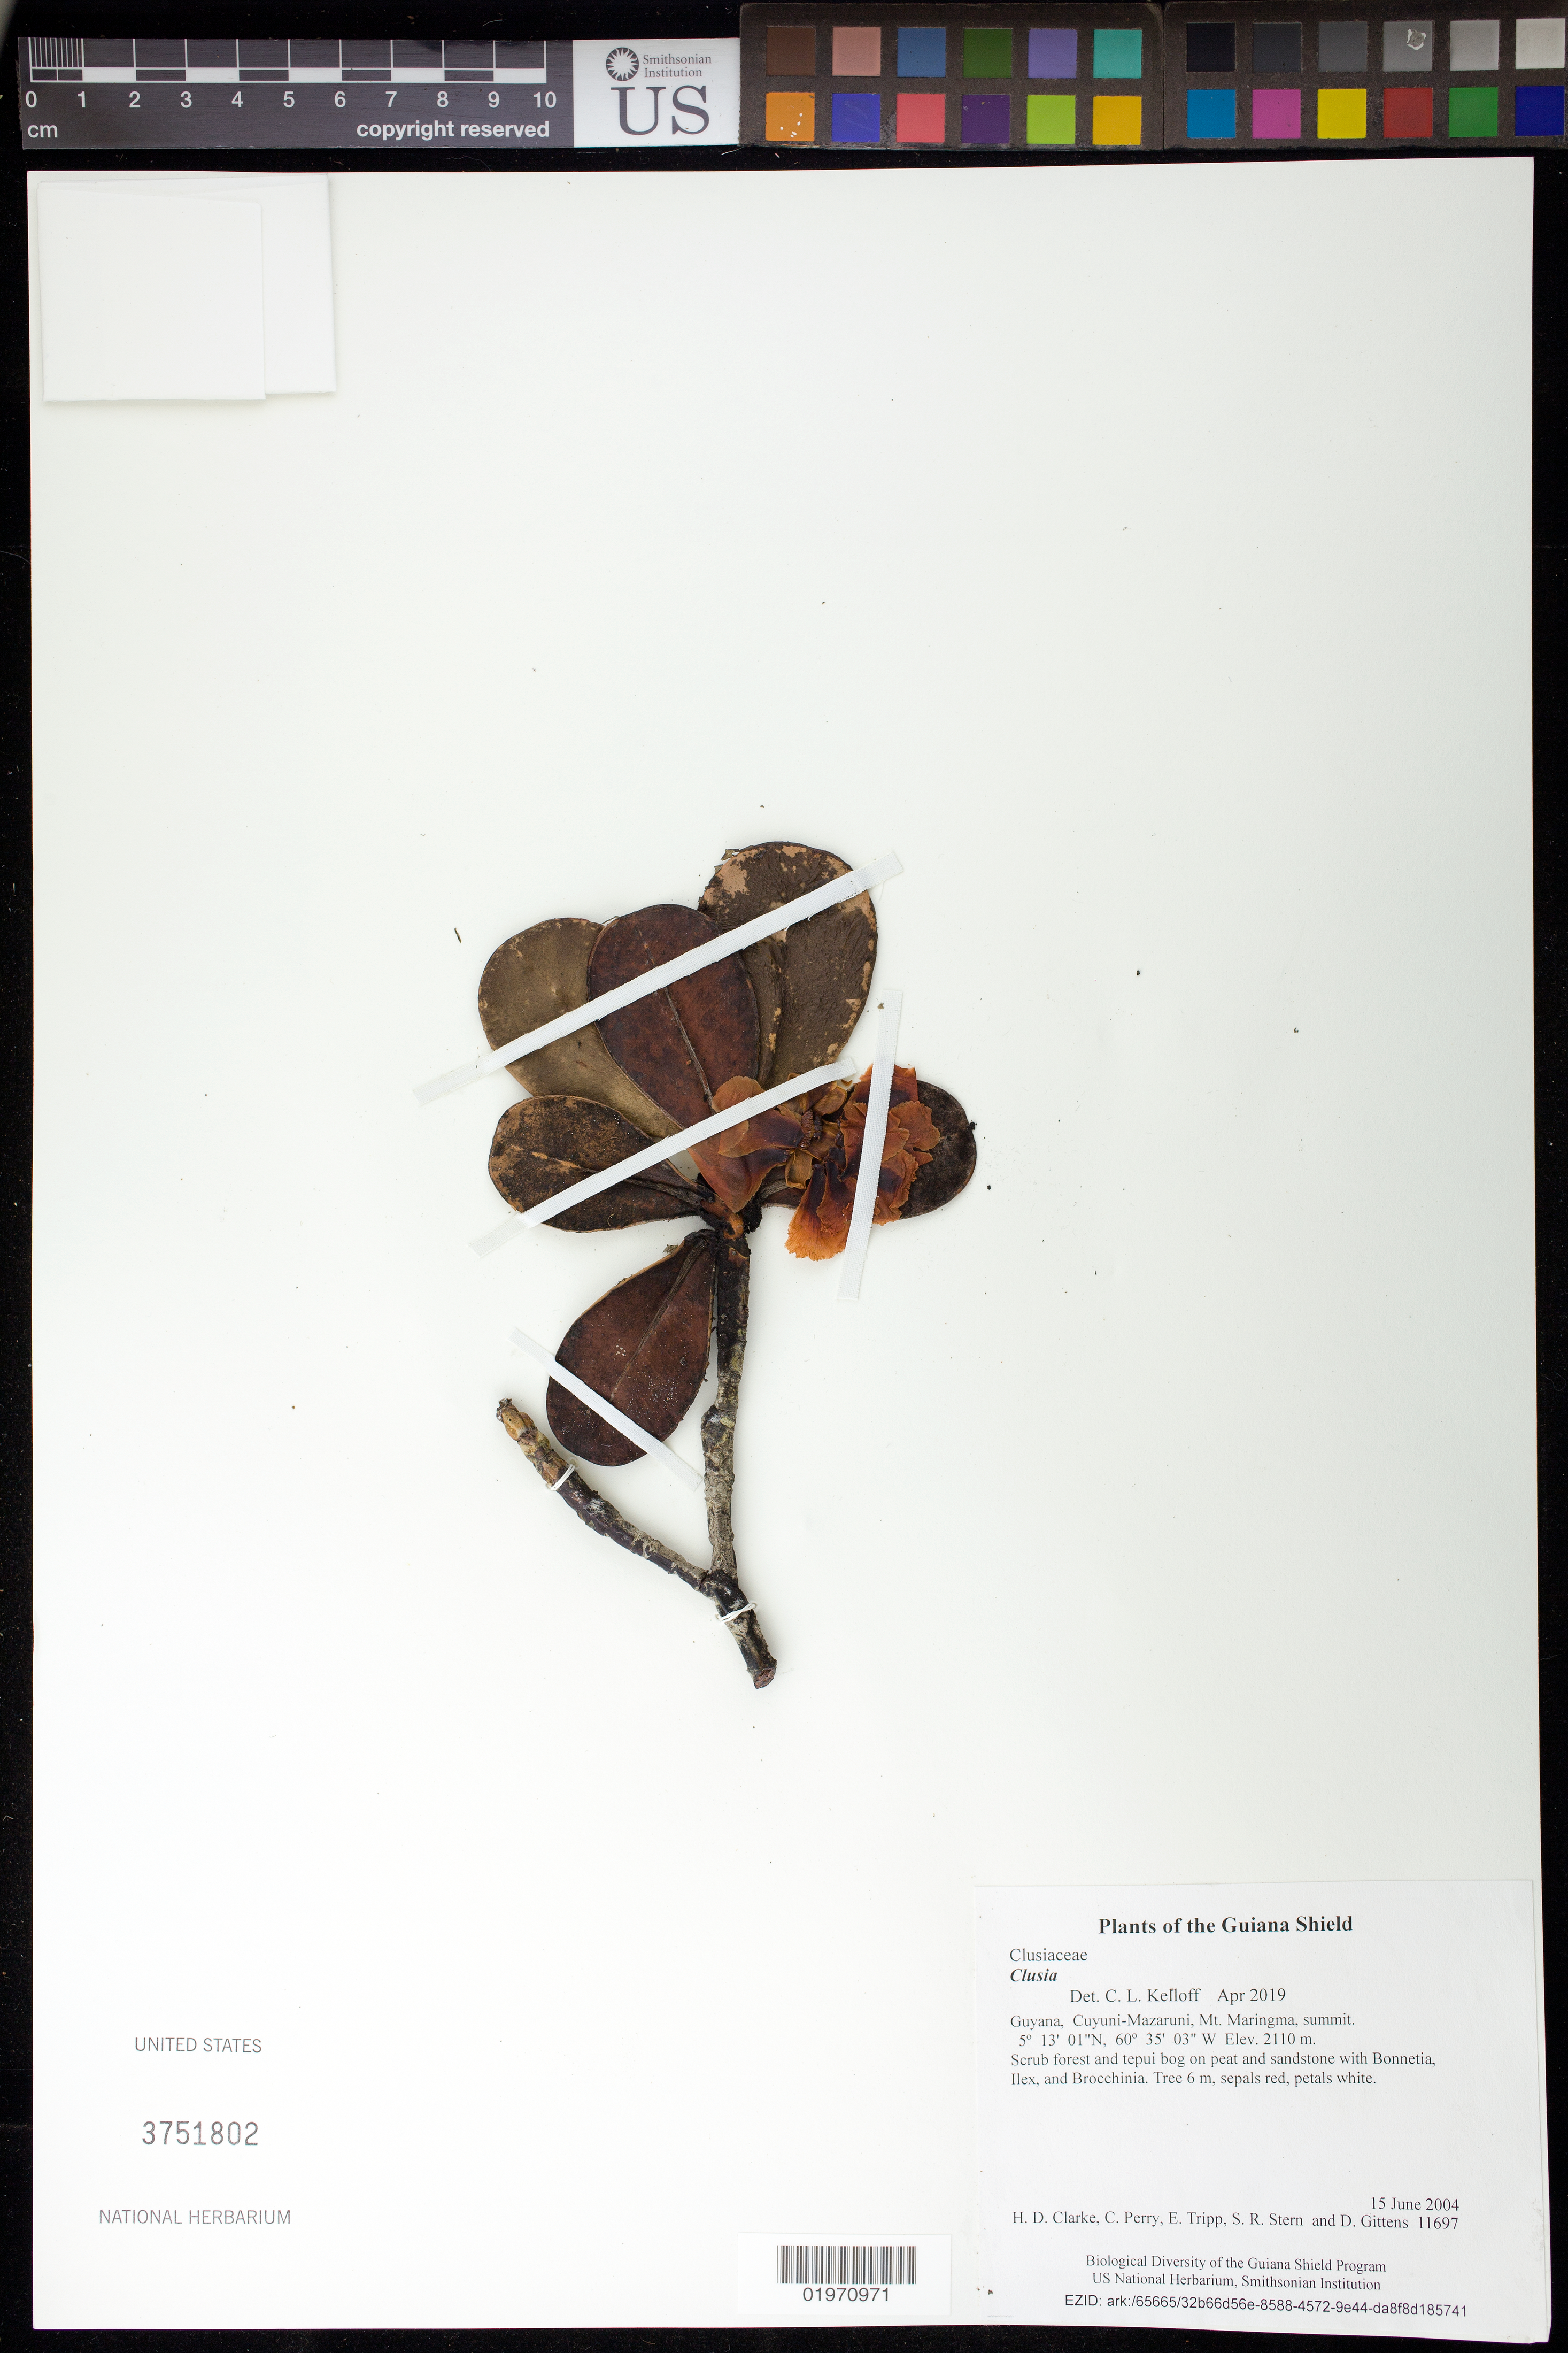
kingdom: Plantae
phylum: Tracheophyta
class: Magnoliopsida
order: Malpighiales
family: Clusiaceae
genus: Clusia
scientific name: Clusia sp.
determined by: Kelloff, C. L.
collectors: H. D. Clarke, C. Perry, E. Tripp, S. R. Stern & D. Gittens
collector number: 11697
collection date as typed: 15 June 2004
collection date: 2004-06-15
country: Guyana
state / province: Cuyuni-Mazaruni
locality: Mt. Maringma, summit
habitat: Scrub forest and tepui bog on peat and sandstone with Bonnetia, Ilex, and Brocchinia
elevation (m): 2110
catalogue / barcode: US 3751802